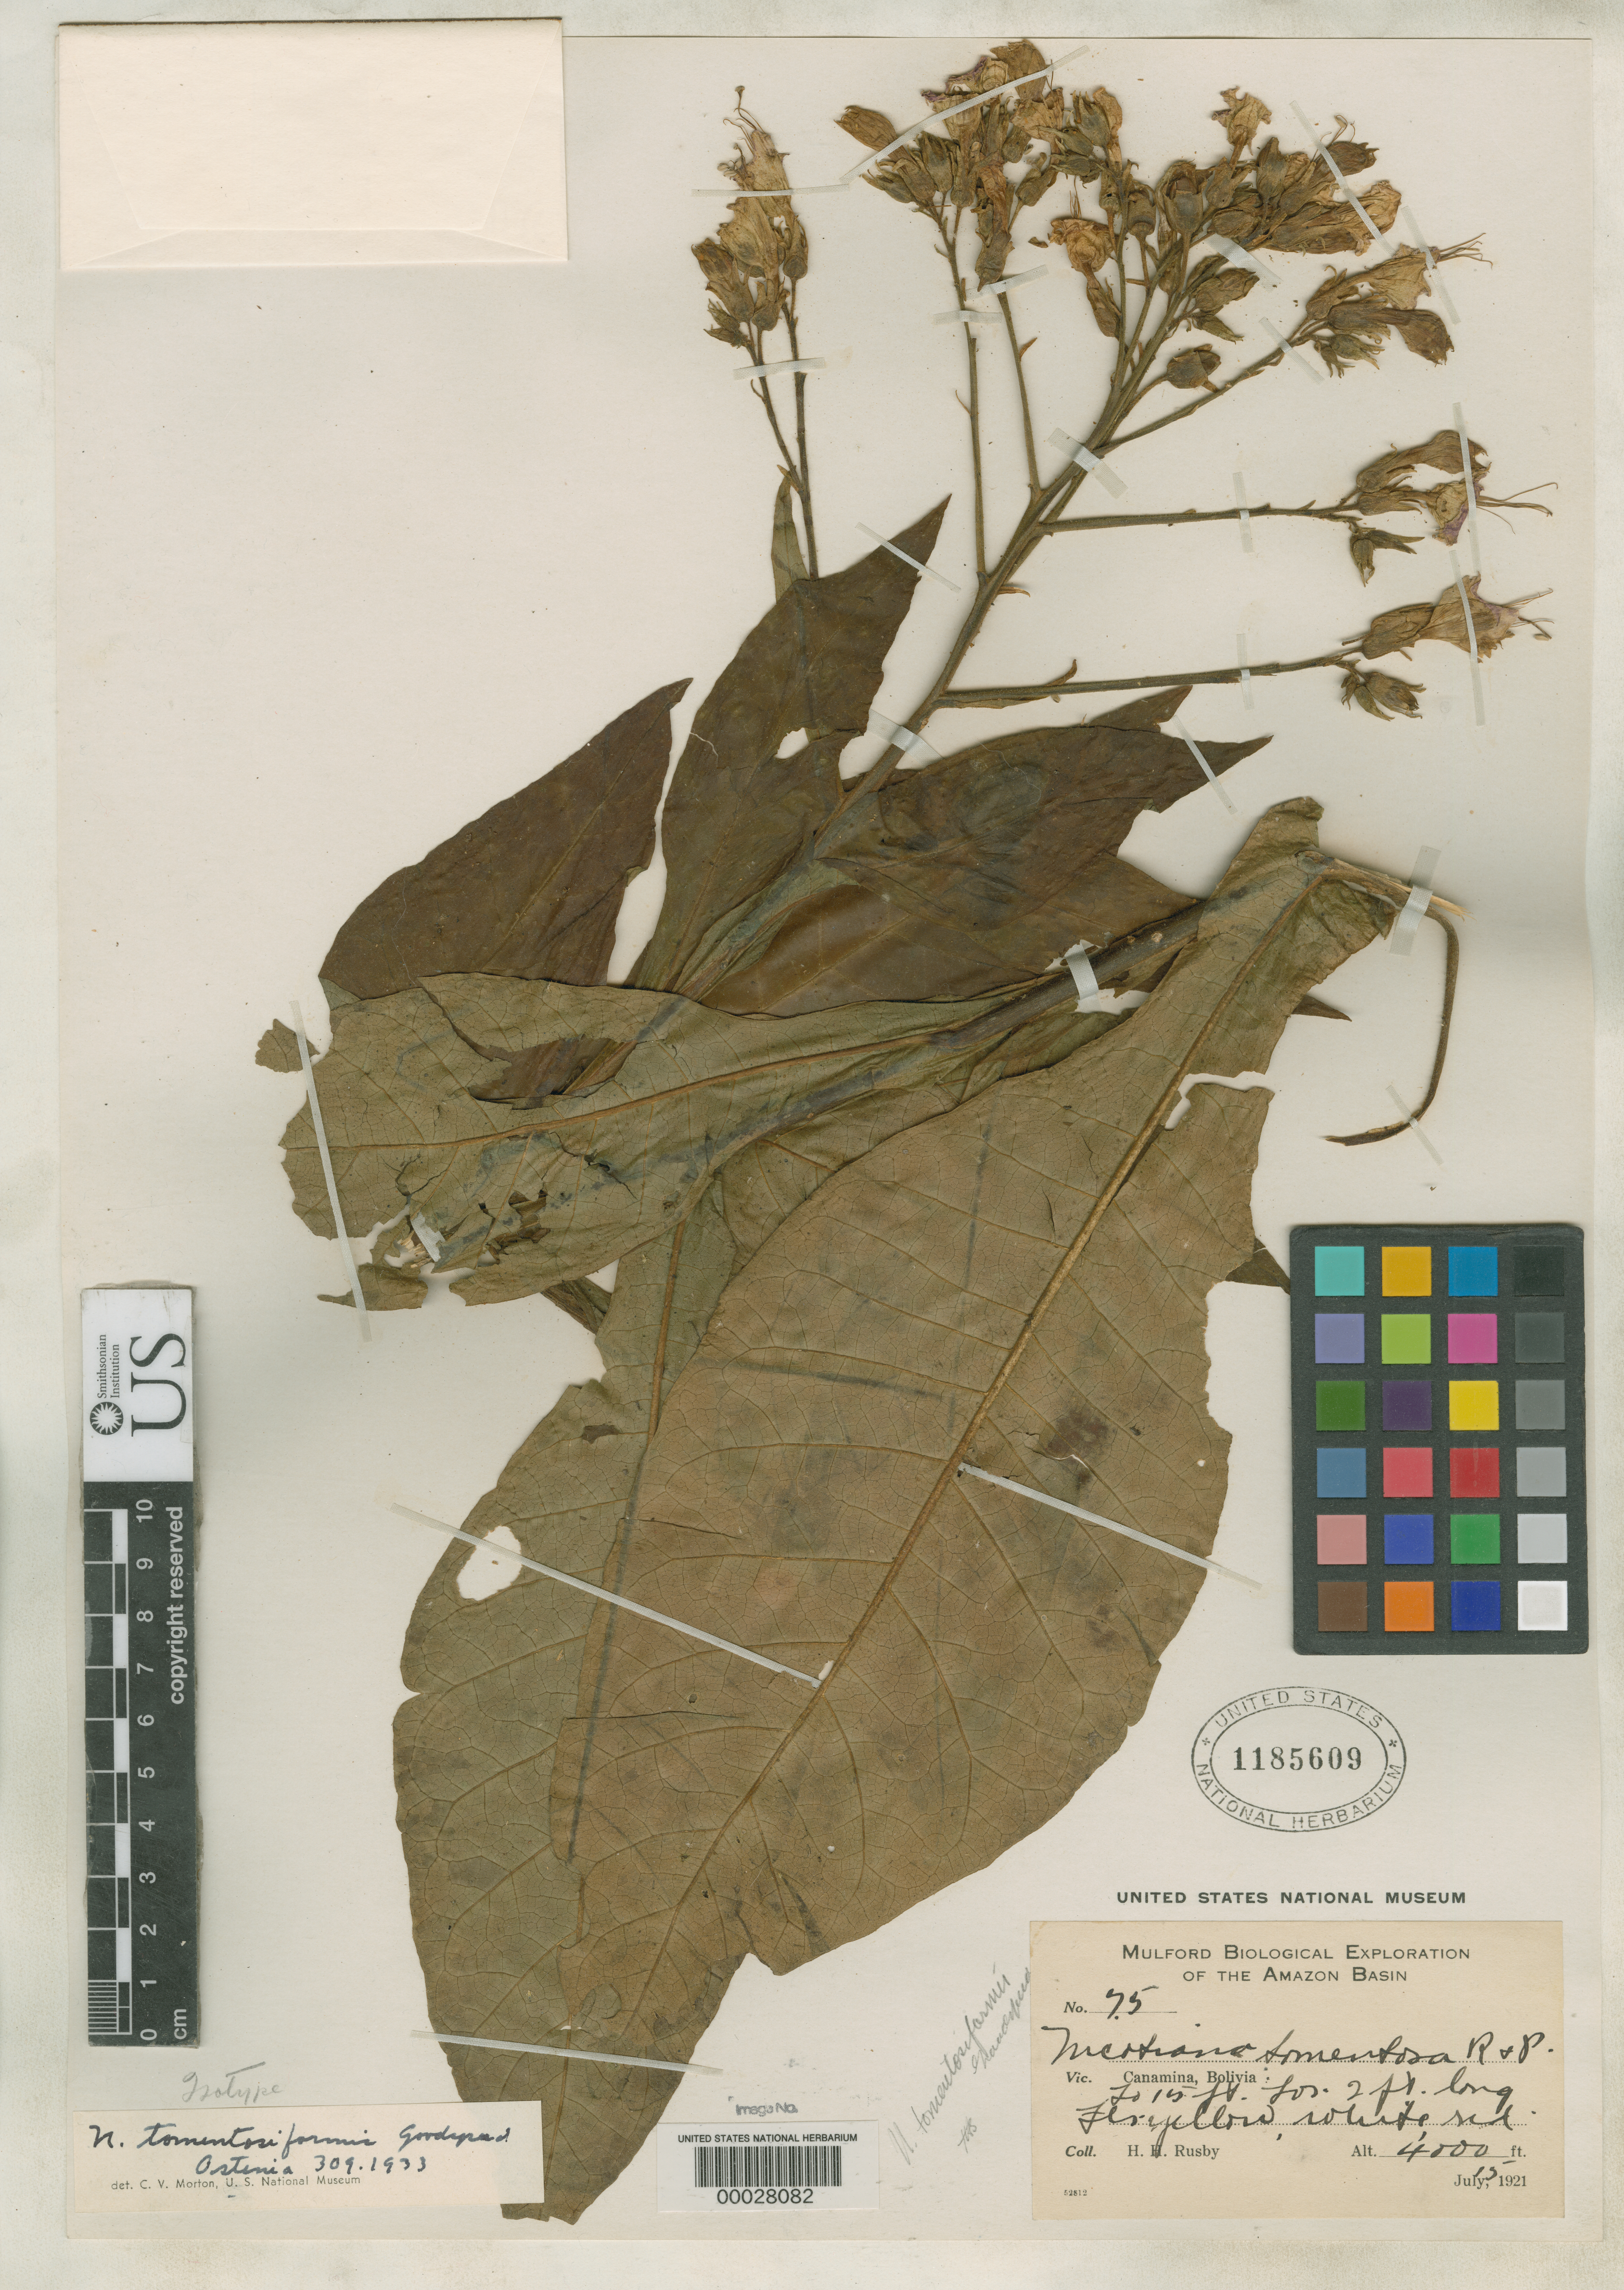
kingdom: Plantae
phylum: Tracheophyta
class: Magnoliopsida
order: Solanales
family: Solanaceae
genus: Nicotiana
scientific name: Nicotiana tomentosiformis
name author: Goodsp.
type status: Isotype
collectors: H. H. Rusby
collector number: Mulford Biol. Exped. 75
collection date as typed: July 15, 1921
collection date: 1921-07-15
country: Bolivia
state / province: La Paz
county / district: Inquisivi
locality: Cañamina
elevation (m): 1219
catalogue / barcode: US 1185609